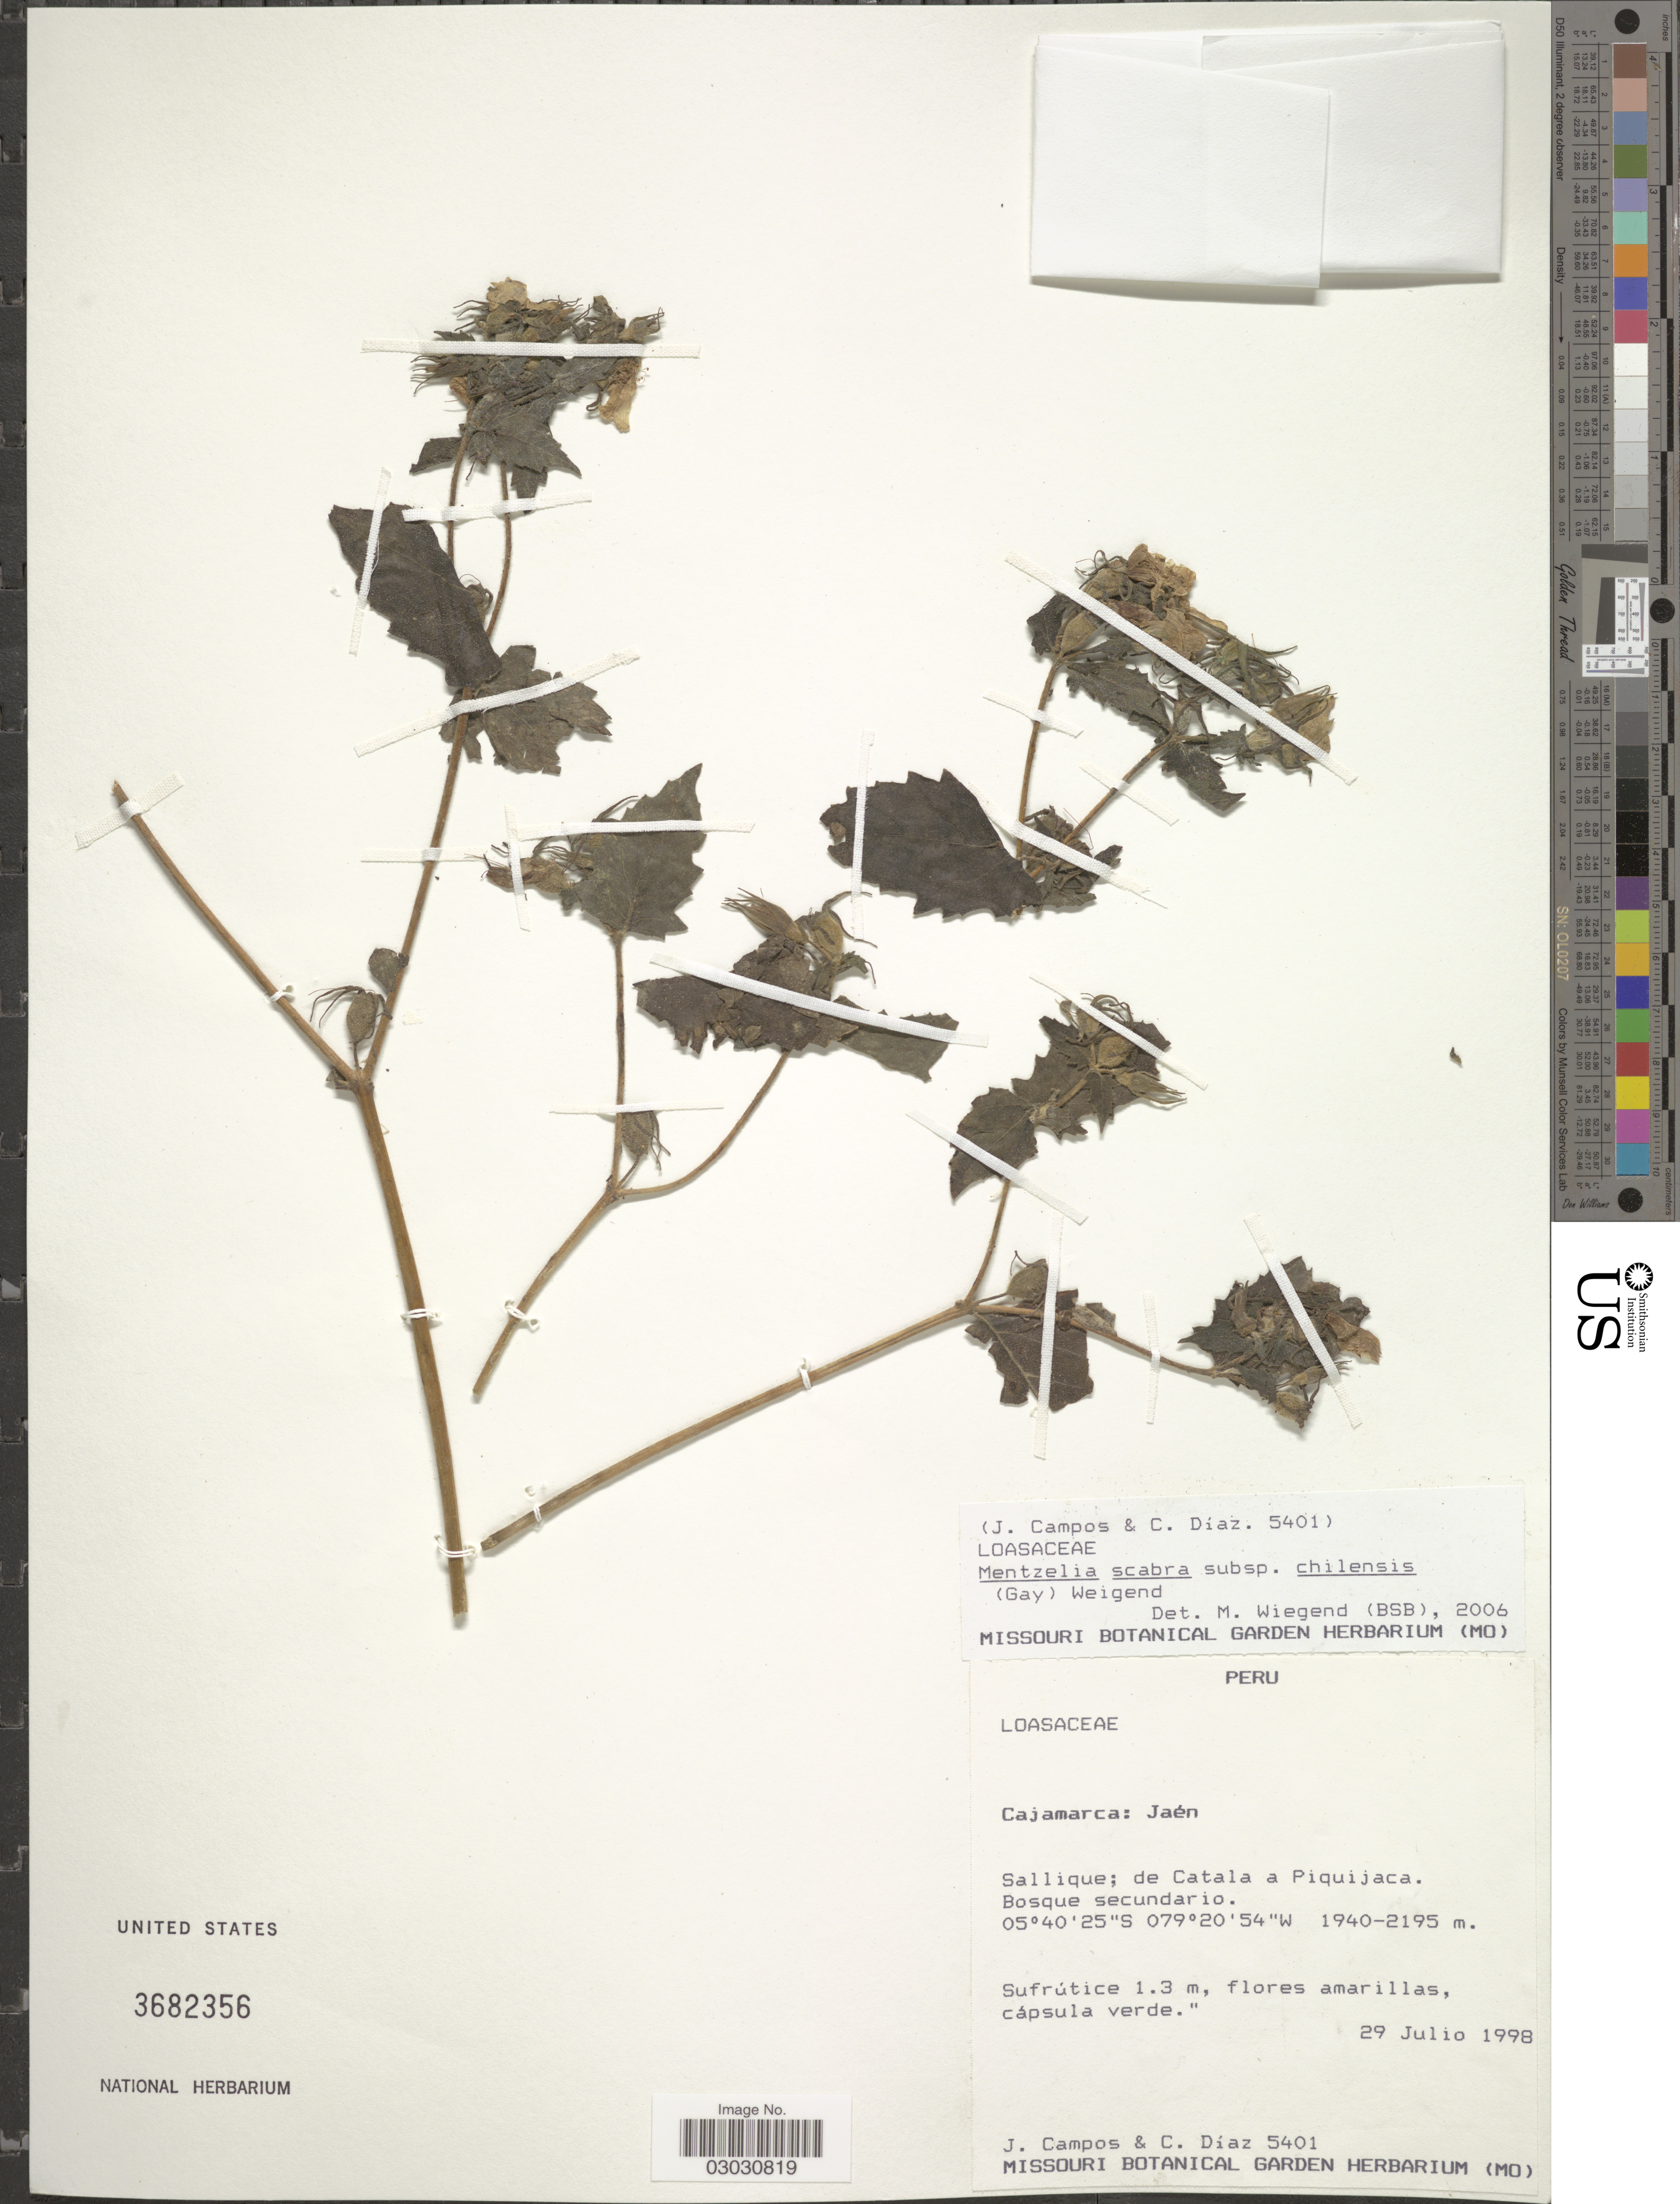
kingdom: Plantae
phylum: Tracheophyta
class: Magnoliopsida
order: Cornales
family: Loasaceae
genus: Mentzelia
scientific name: Mentzelia scabra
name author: Kunth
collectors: J. Campos & C. Díaz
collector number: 5401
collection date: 1998-07-29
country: Peru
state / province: Cajamarca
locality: Jaén. Sallique; de Catala a Piquijaca.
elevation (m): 1940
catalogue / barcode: US 3682356